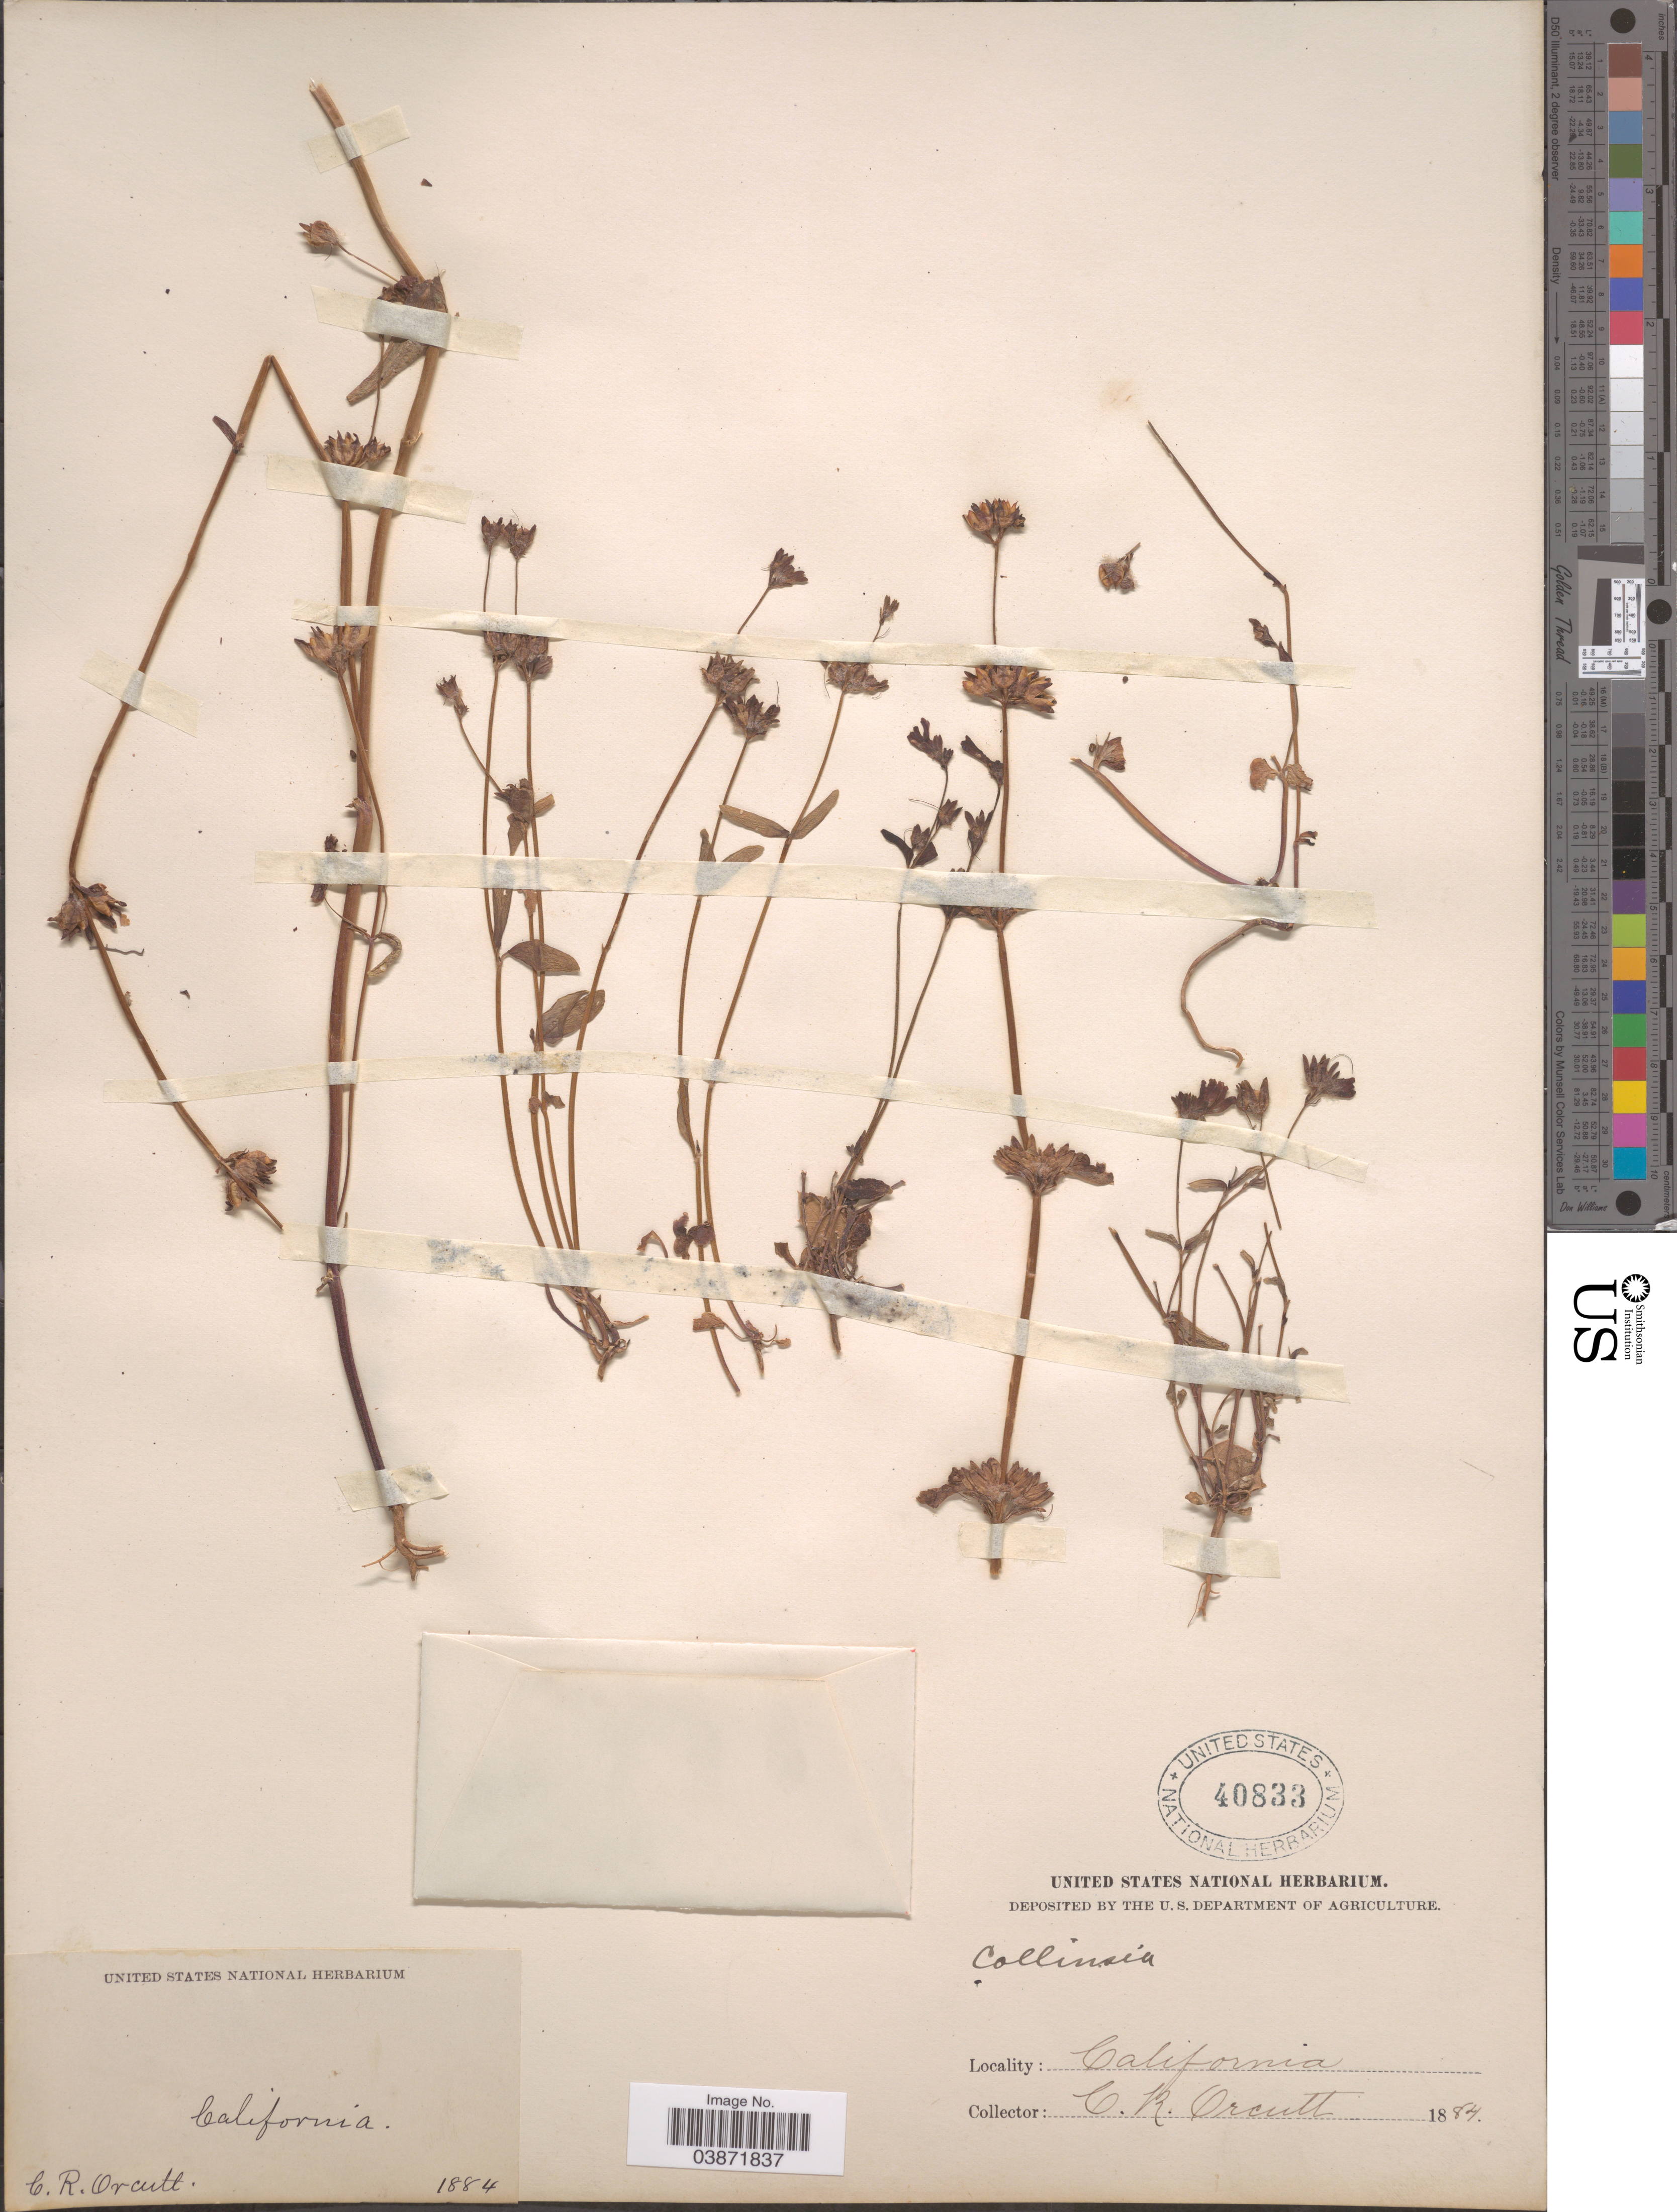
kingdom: Plantae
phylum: Tracheophyta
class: Magnoliopsida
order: Lamiales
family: Plantaginaceae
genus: Collinsia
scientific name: Collinsia sp.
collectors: C. R. Orcutt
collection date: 1884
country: United States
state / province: California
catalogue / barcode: US 40833